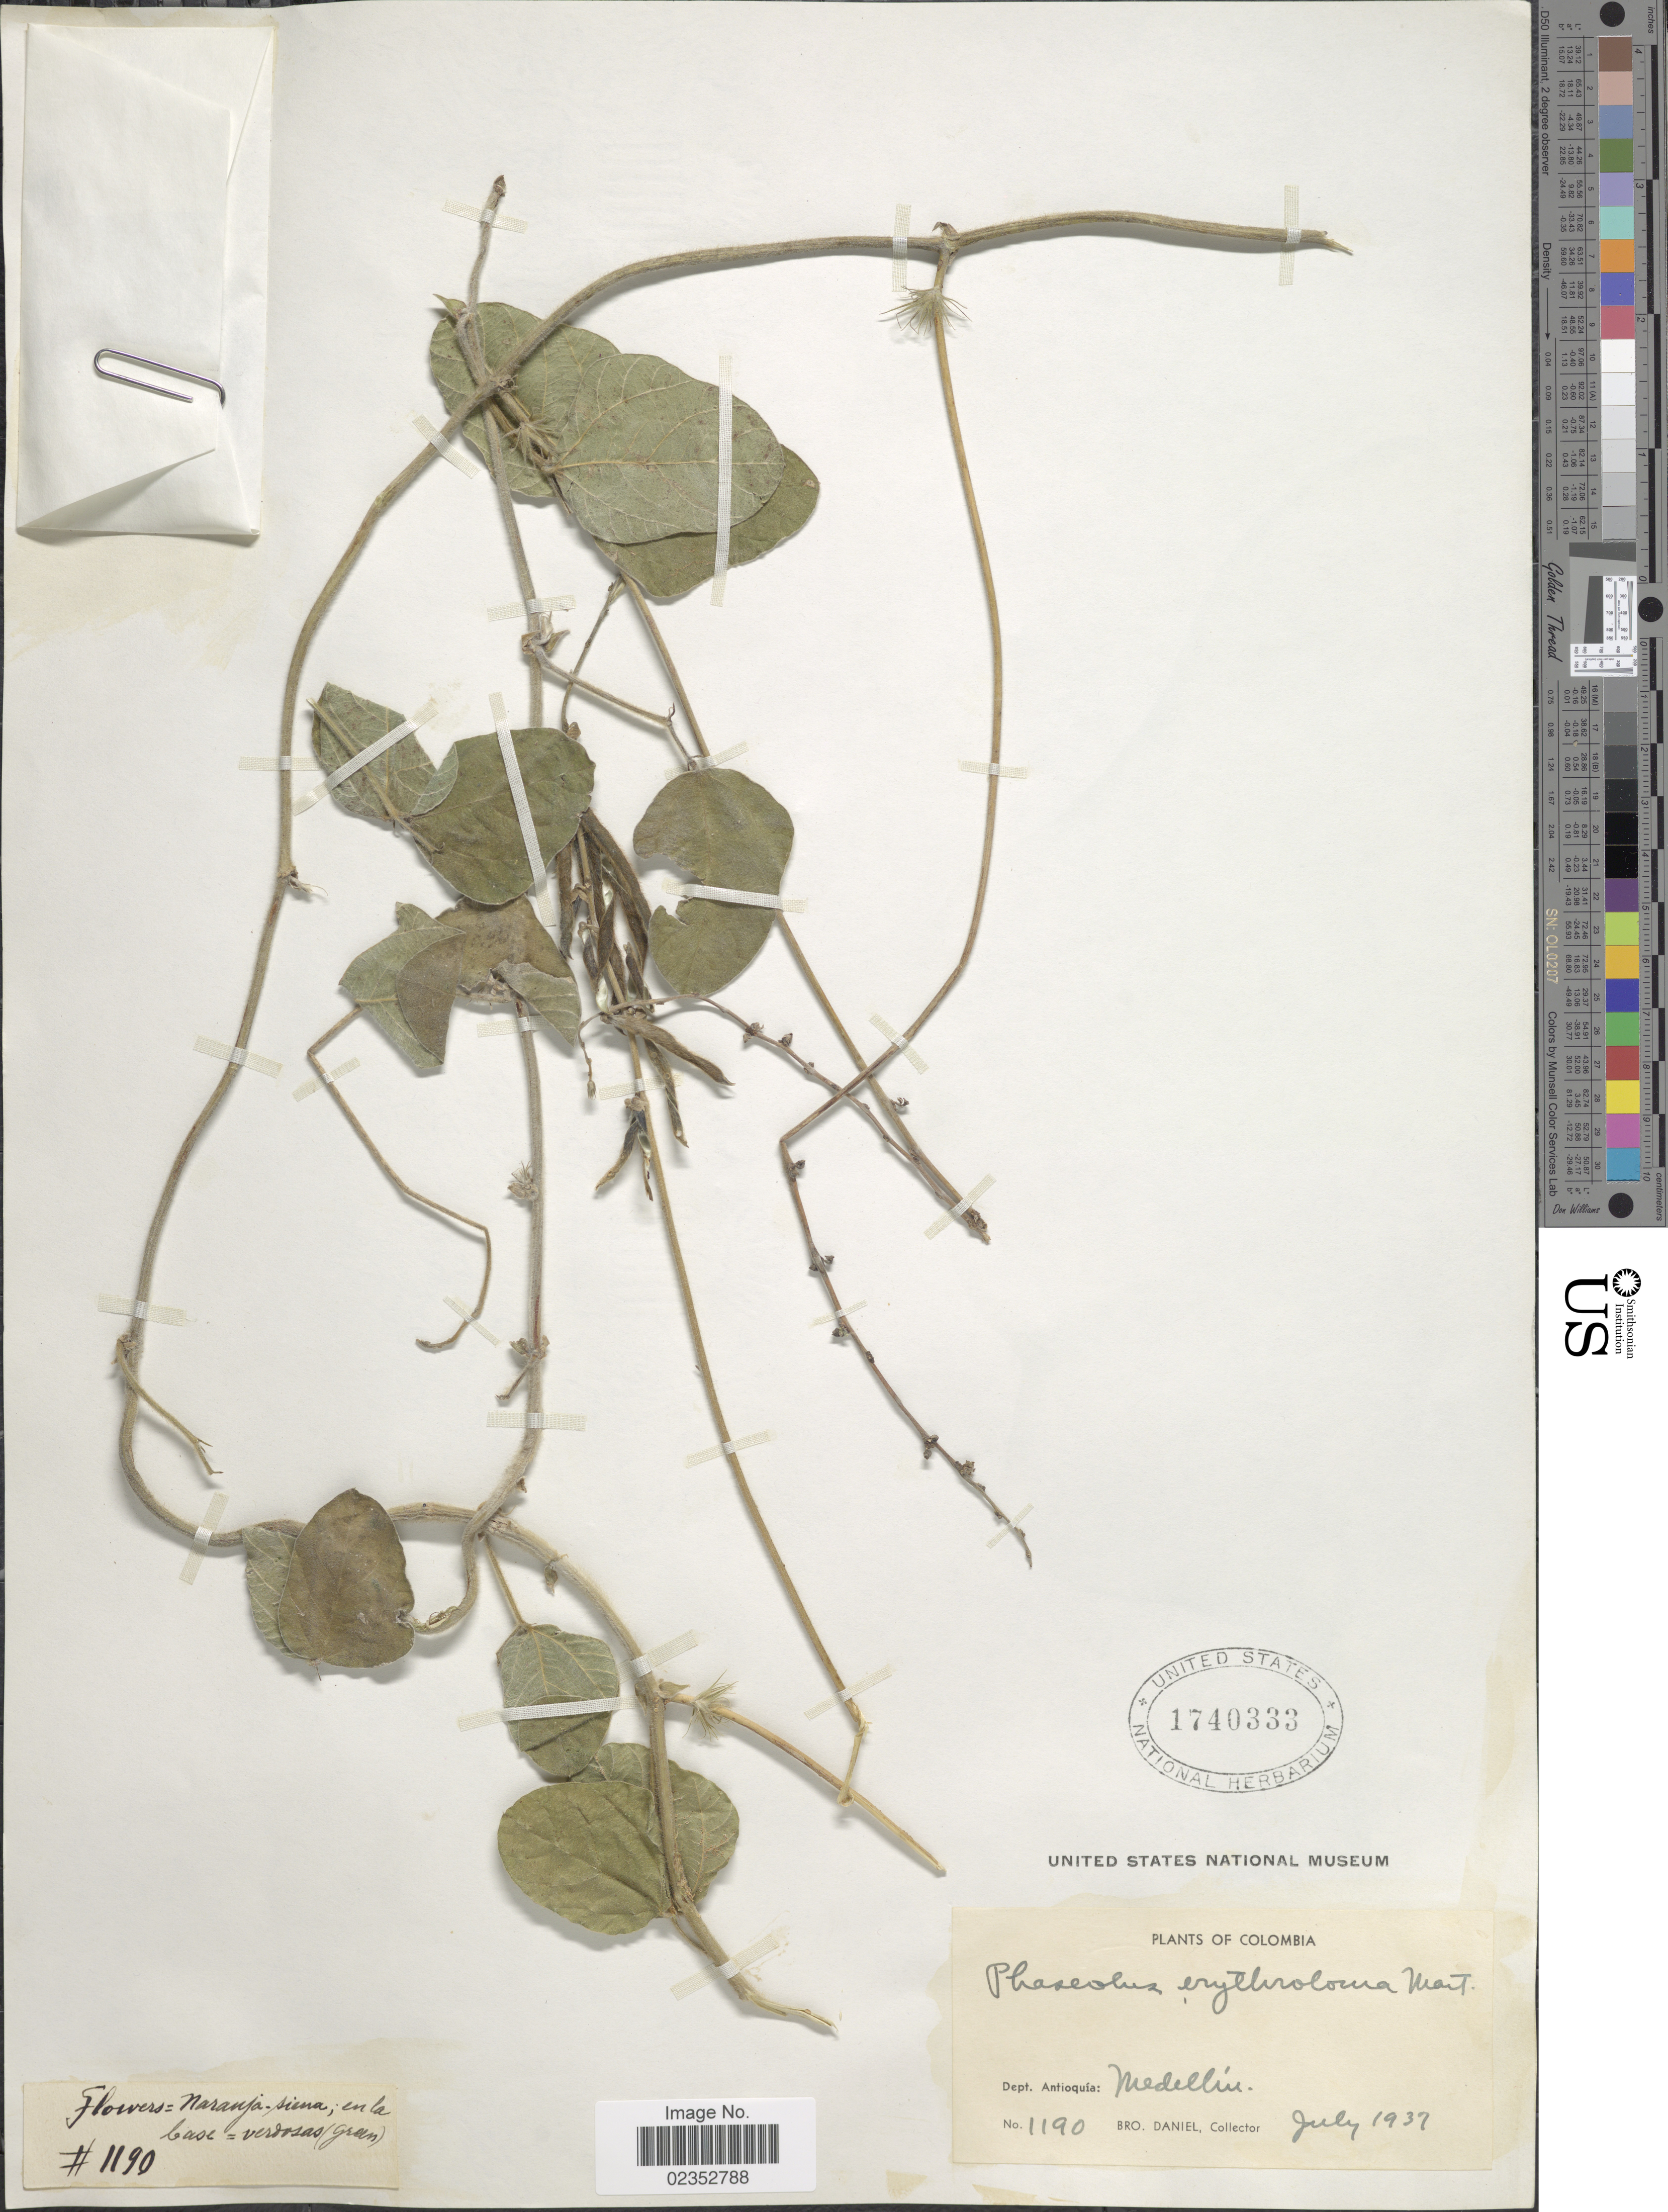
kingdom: Plantae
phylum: Tracheophyta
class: Magnoliopsida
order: Fabales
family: Fabaceae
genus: Macroptilium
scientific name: Macroptilium erythroloma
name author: (Mart. ex Benth.) Urb.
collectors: Bro. Daniel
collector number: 1190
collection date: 1937-07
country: Colombia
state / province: Antioquia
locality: Depto. Antioquia, Medellín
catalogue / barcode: US 1740333